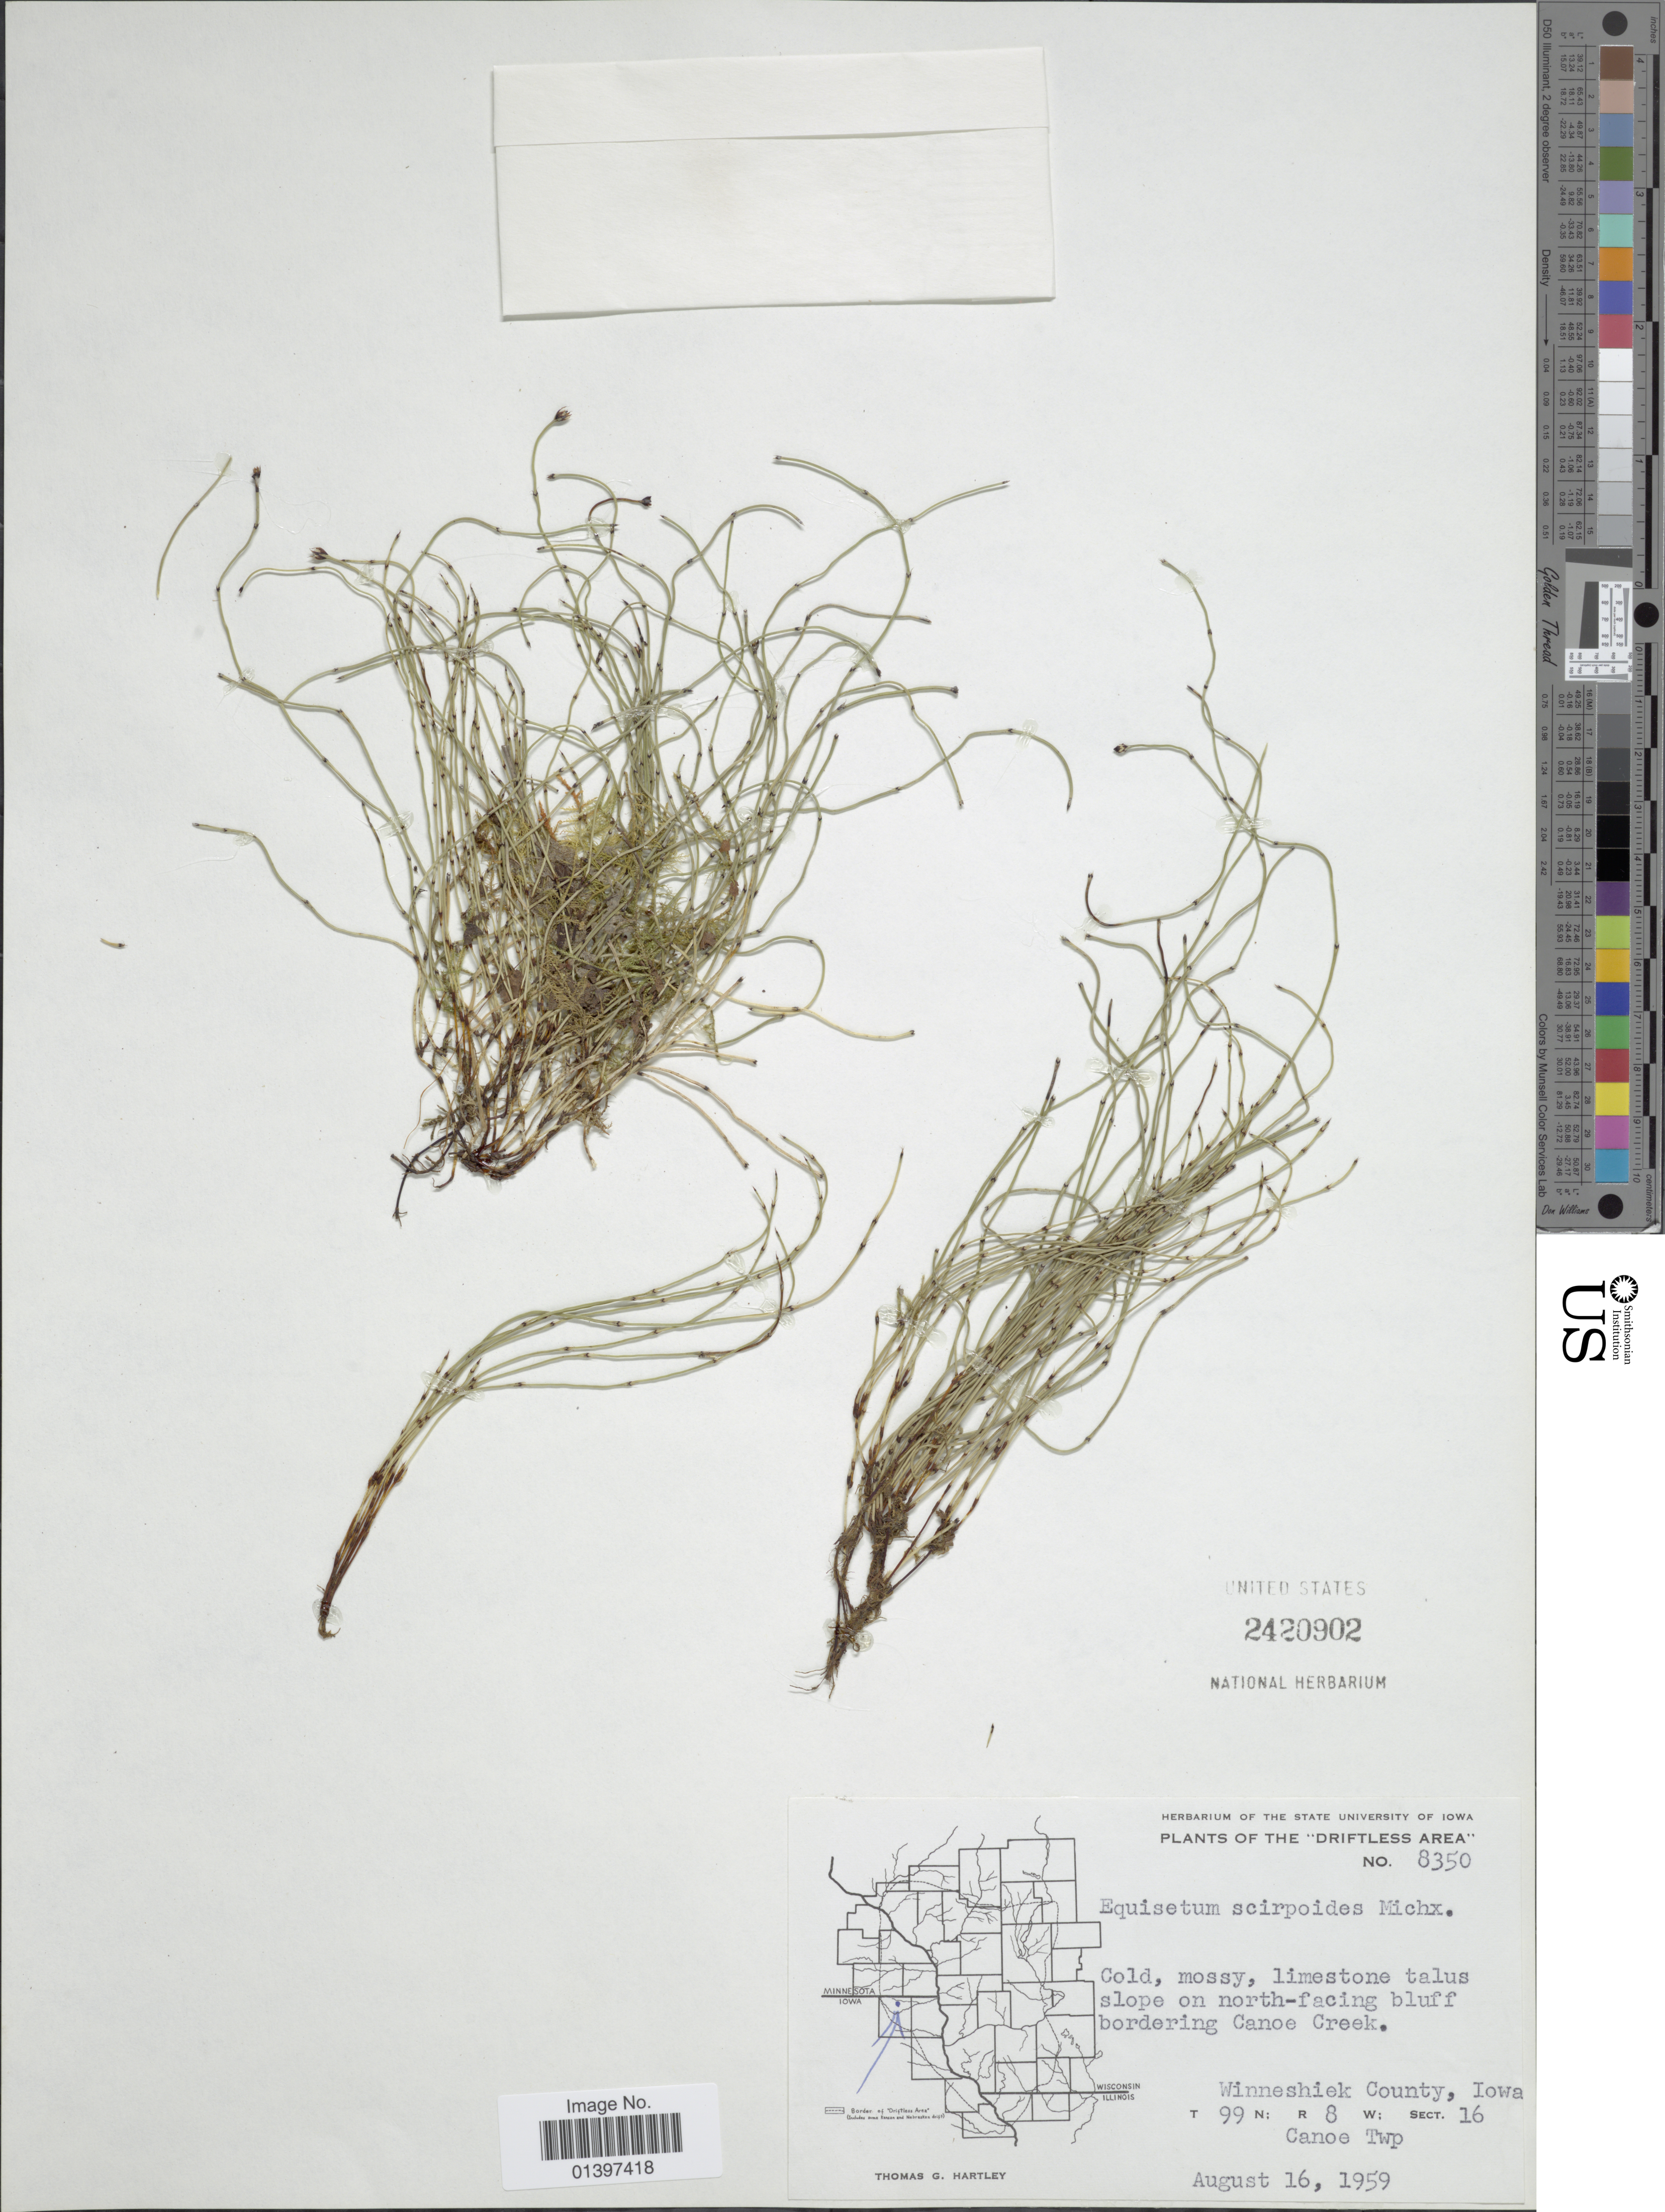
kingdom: Plantae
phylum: Tracheophyta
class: Polypodiopsida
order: Equisetales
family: Equisetaceae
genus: Equisetum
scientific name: Equisetum scirpoides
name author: Michx.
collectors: T. G. Hartley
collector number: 8350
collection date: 1959-08-16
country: United States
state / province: Iowa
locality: Driftless Area, Cold, mossy limestone talus slope on north-facing bluff bordering Canoe Creek, Winneshiek County, Iowa, T99N: R8W: sect 16, Canoe Twp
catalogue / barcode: US 2420902